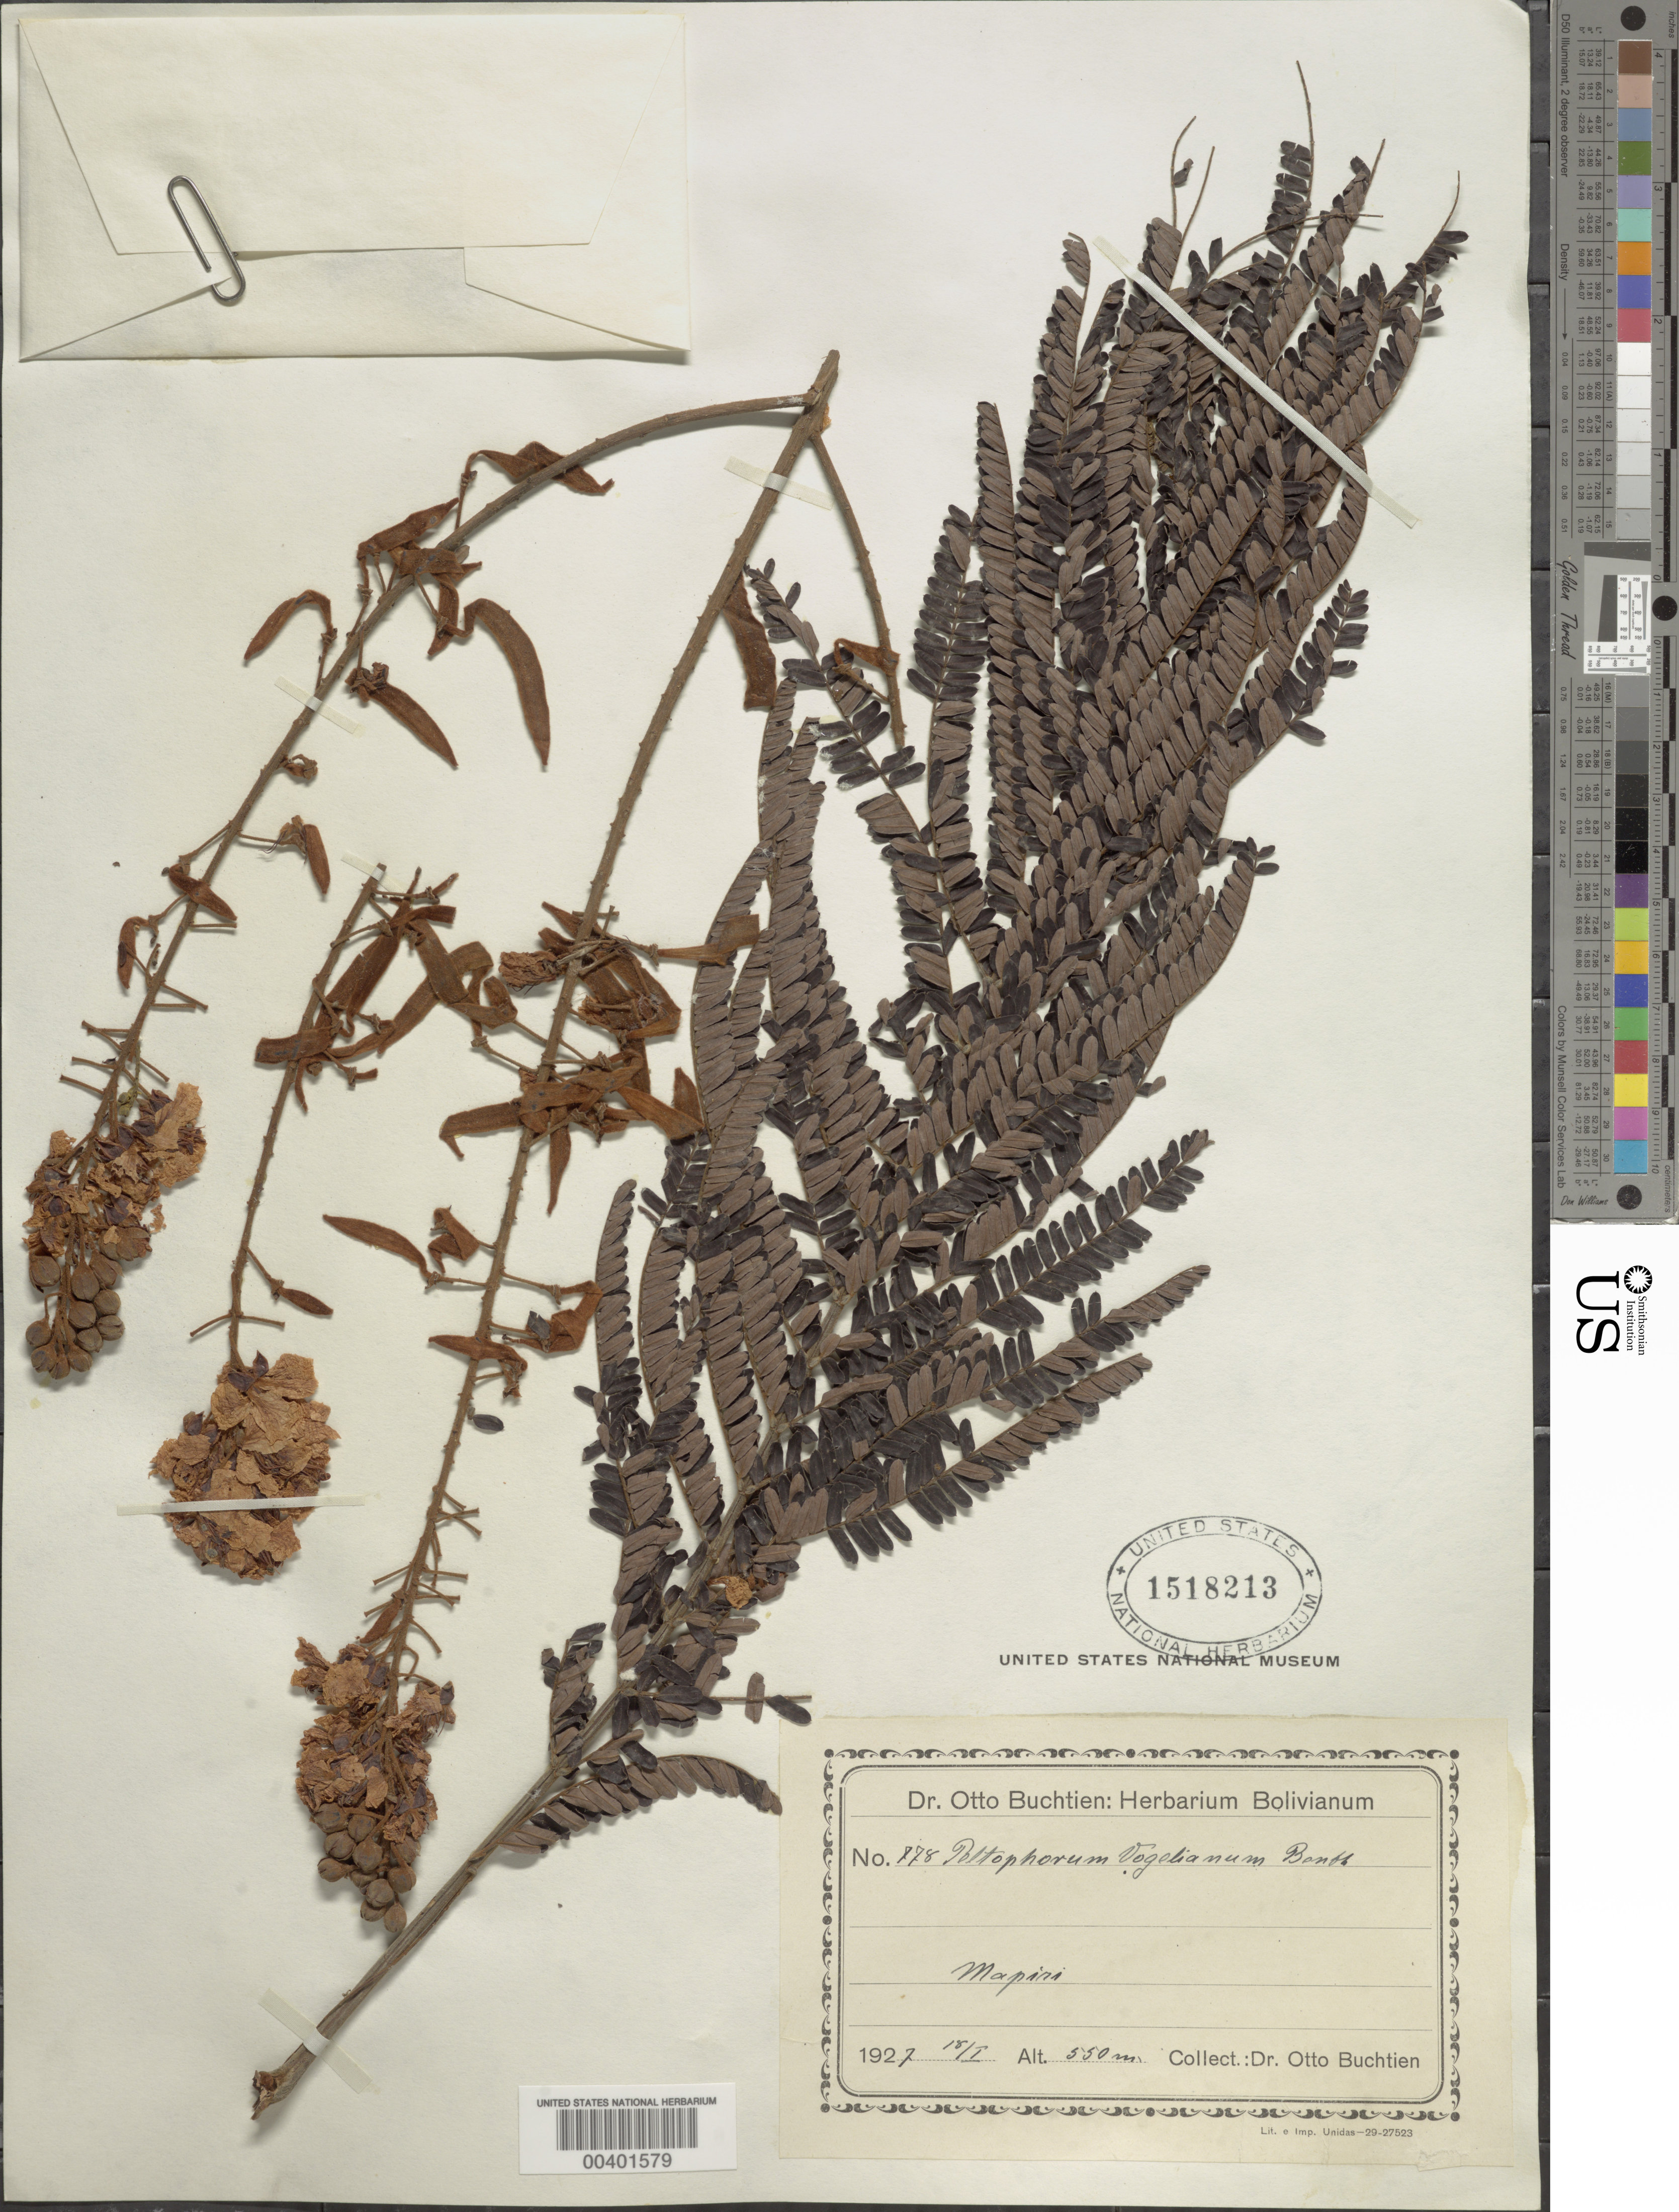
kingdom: Plantae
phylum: Tracheophyta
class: Magnoliopsida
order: Fabales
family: Fabaceae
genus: Peltophorum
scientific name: Peltophorum dubium var. dubium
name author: (Spreng.) Taub.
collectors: O. Buchtien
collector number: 778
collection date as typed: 18 Jan 1927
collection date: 1927-01-18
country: Bolivia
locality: Vicinity of Mapiri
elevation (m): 550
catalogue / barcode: US 1518213